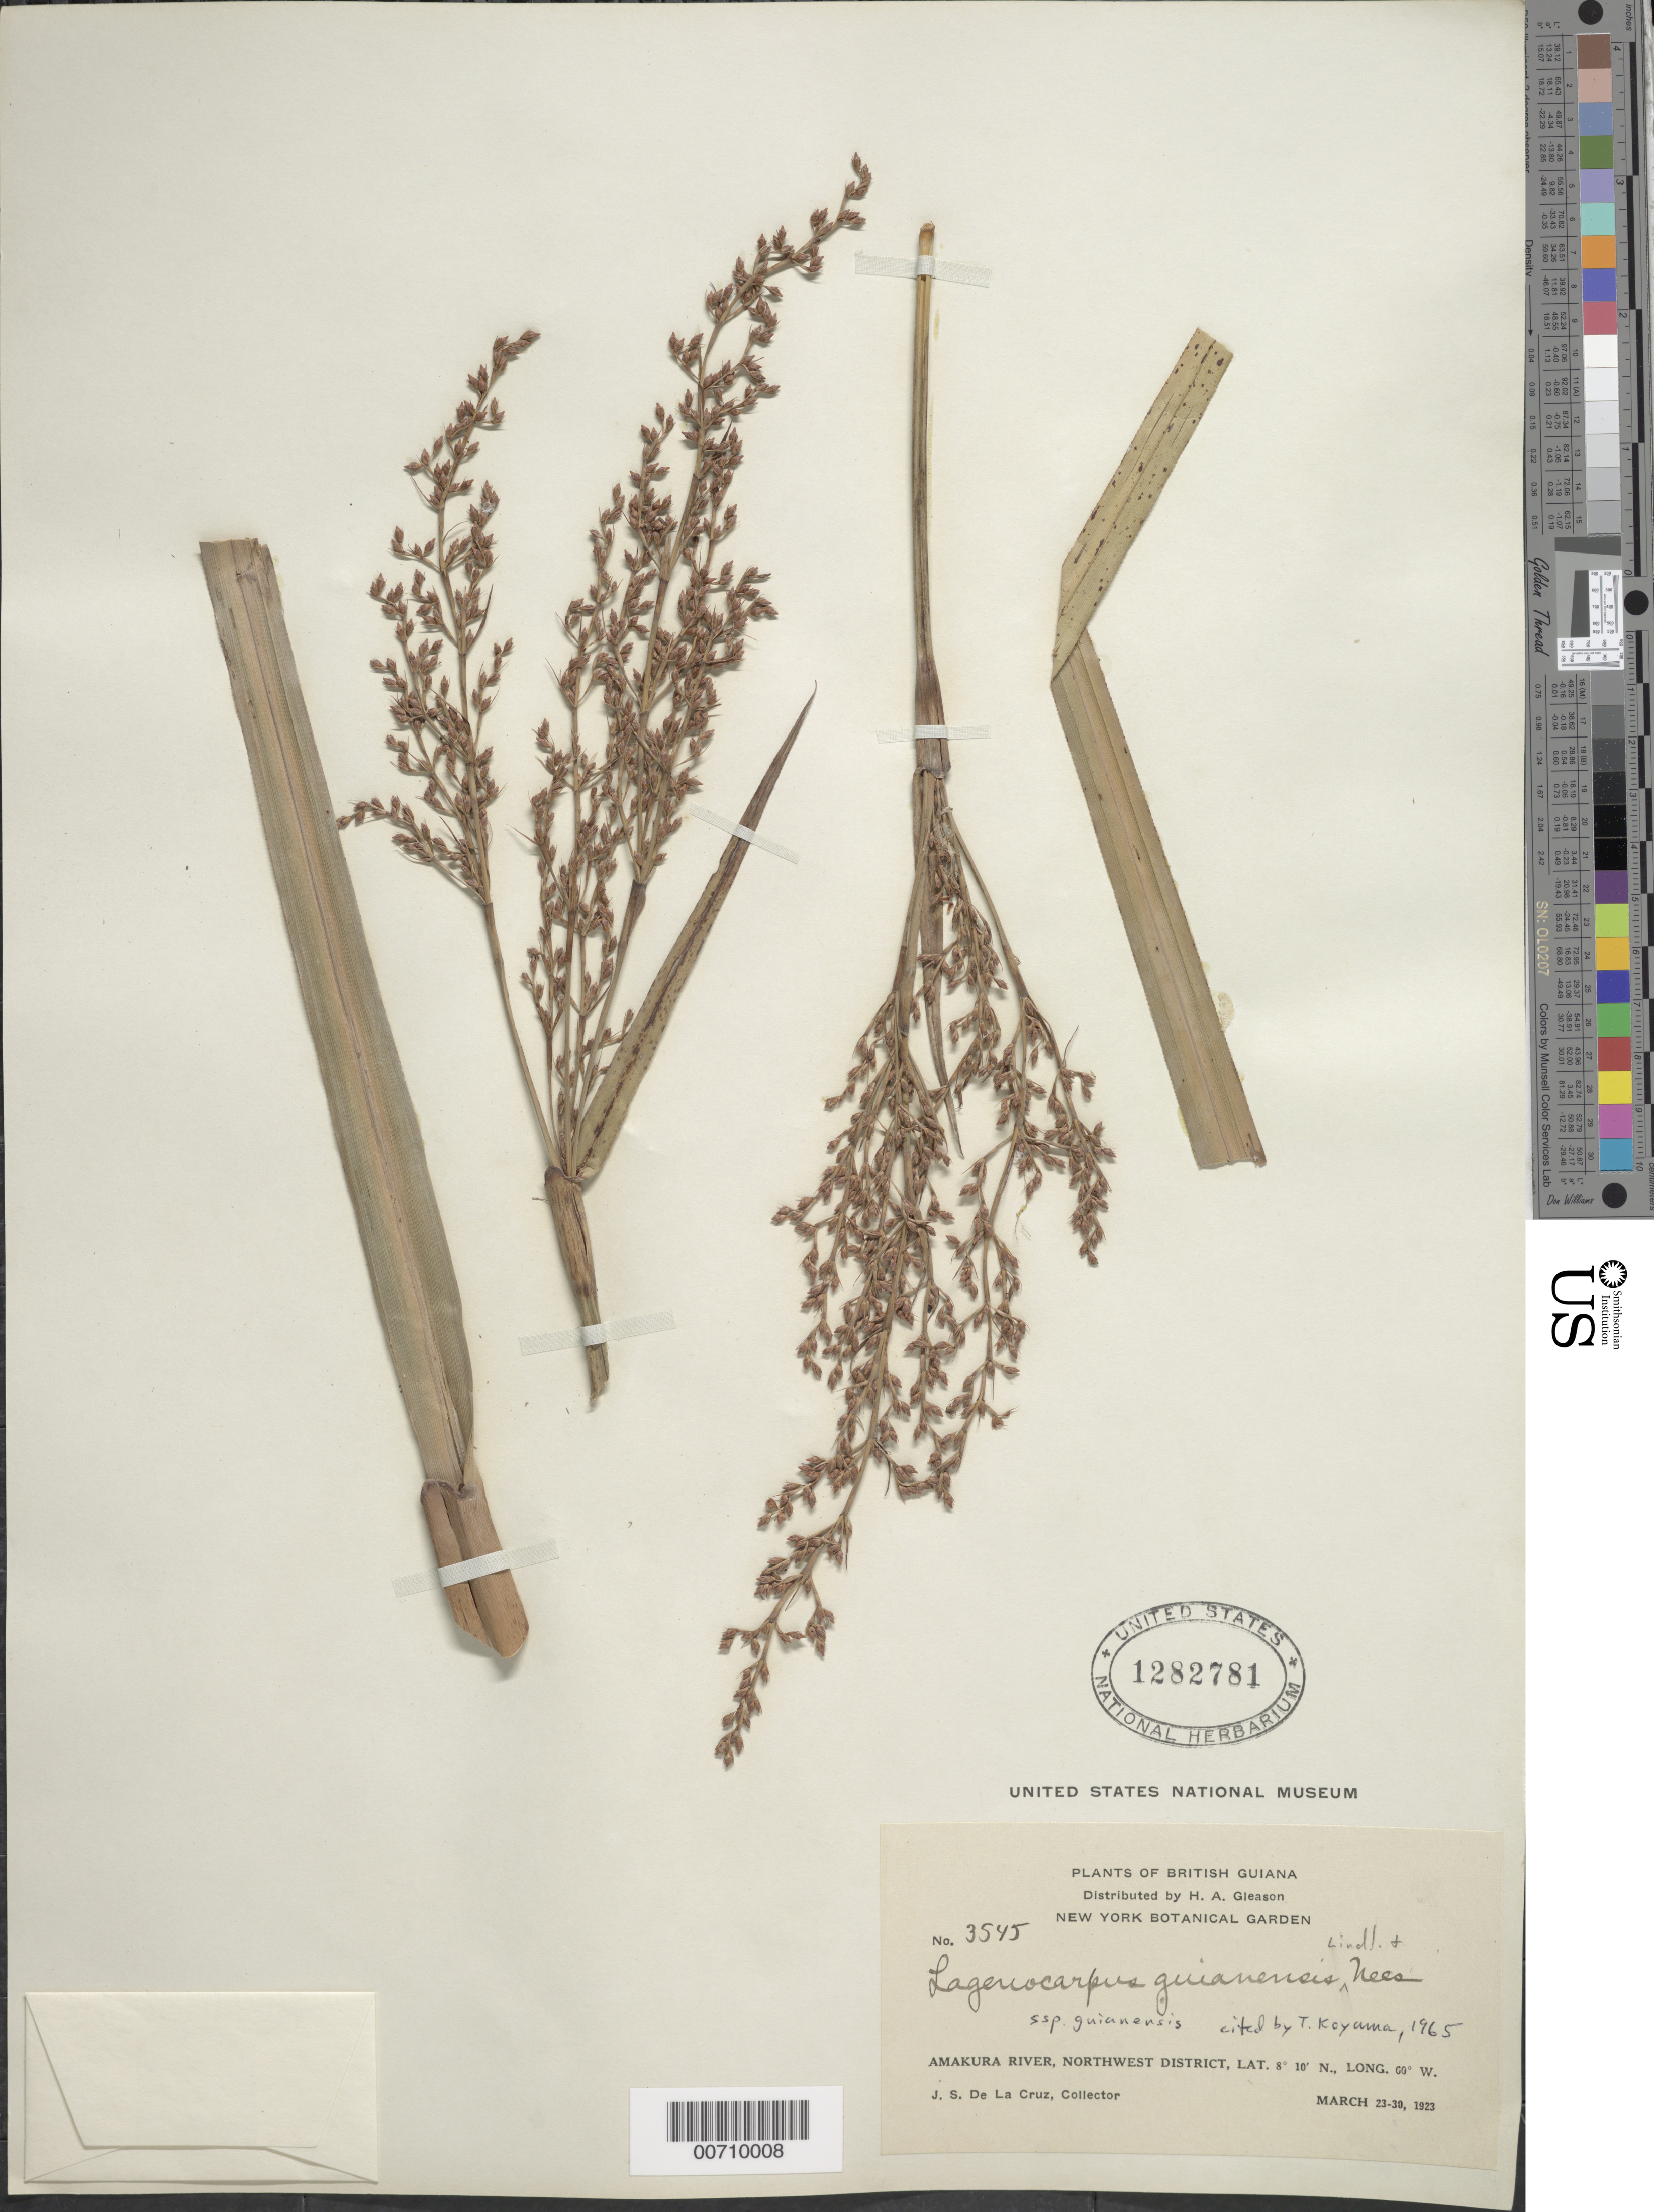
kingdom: Plantae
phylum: Tracheophyta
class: Liliopsida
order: Poales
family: Cyperaceae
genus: Lagenocarpus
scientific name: Lagenocarpus guianensis subsp. guianensis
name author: Nees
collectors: J. S. de la Cruz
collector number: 3545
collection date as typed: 23-Mar-23 to 30-Mar-23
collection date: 1923-03-23/1923-03-30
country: Guyana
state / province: Barima-Waini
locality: Amakura R., NW District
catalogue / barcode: US 1282781